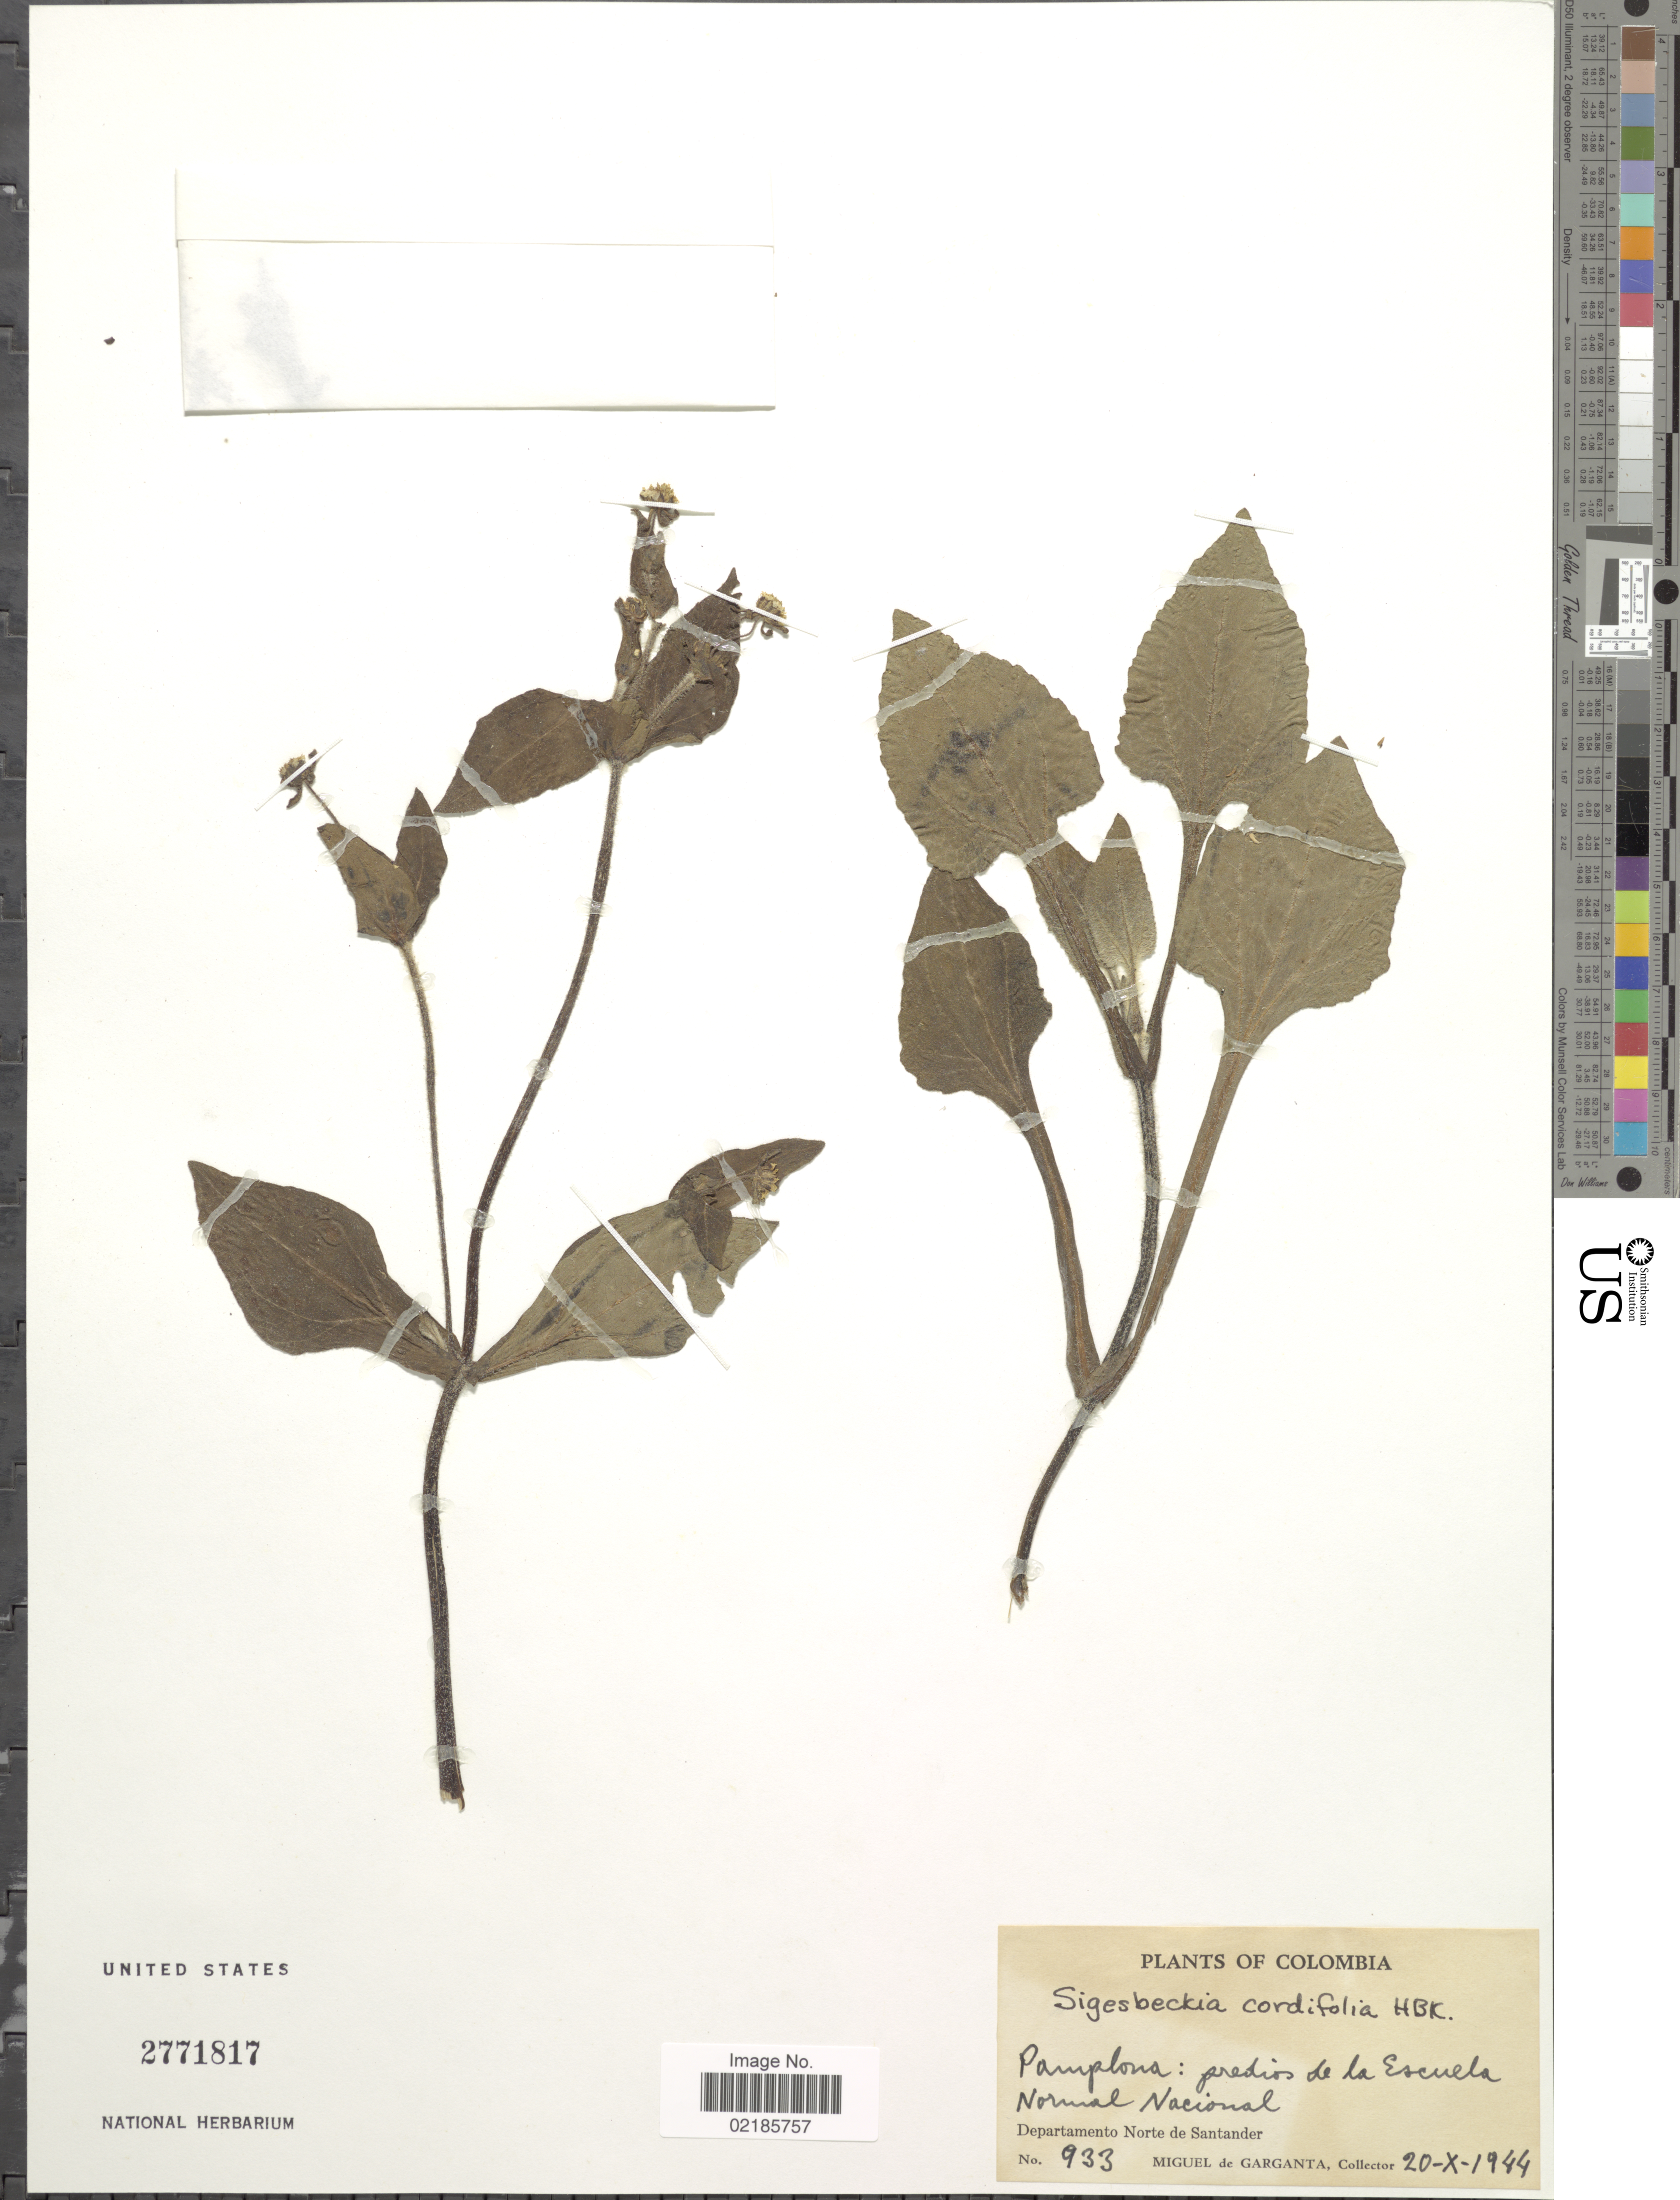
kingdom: Plantae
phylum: Tracheophyta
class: Magnoliopsida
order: Asterales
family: Asteraceae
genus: Sigesbeckia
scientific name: Sigesbeckia jorullensis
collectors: M. Garganta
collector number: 933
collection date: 1944-10-20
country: Colombia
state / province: Norte de Santander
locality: Pamplona: predios e la Escuela Normal Nacional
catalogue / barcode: US 2771817